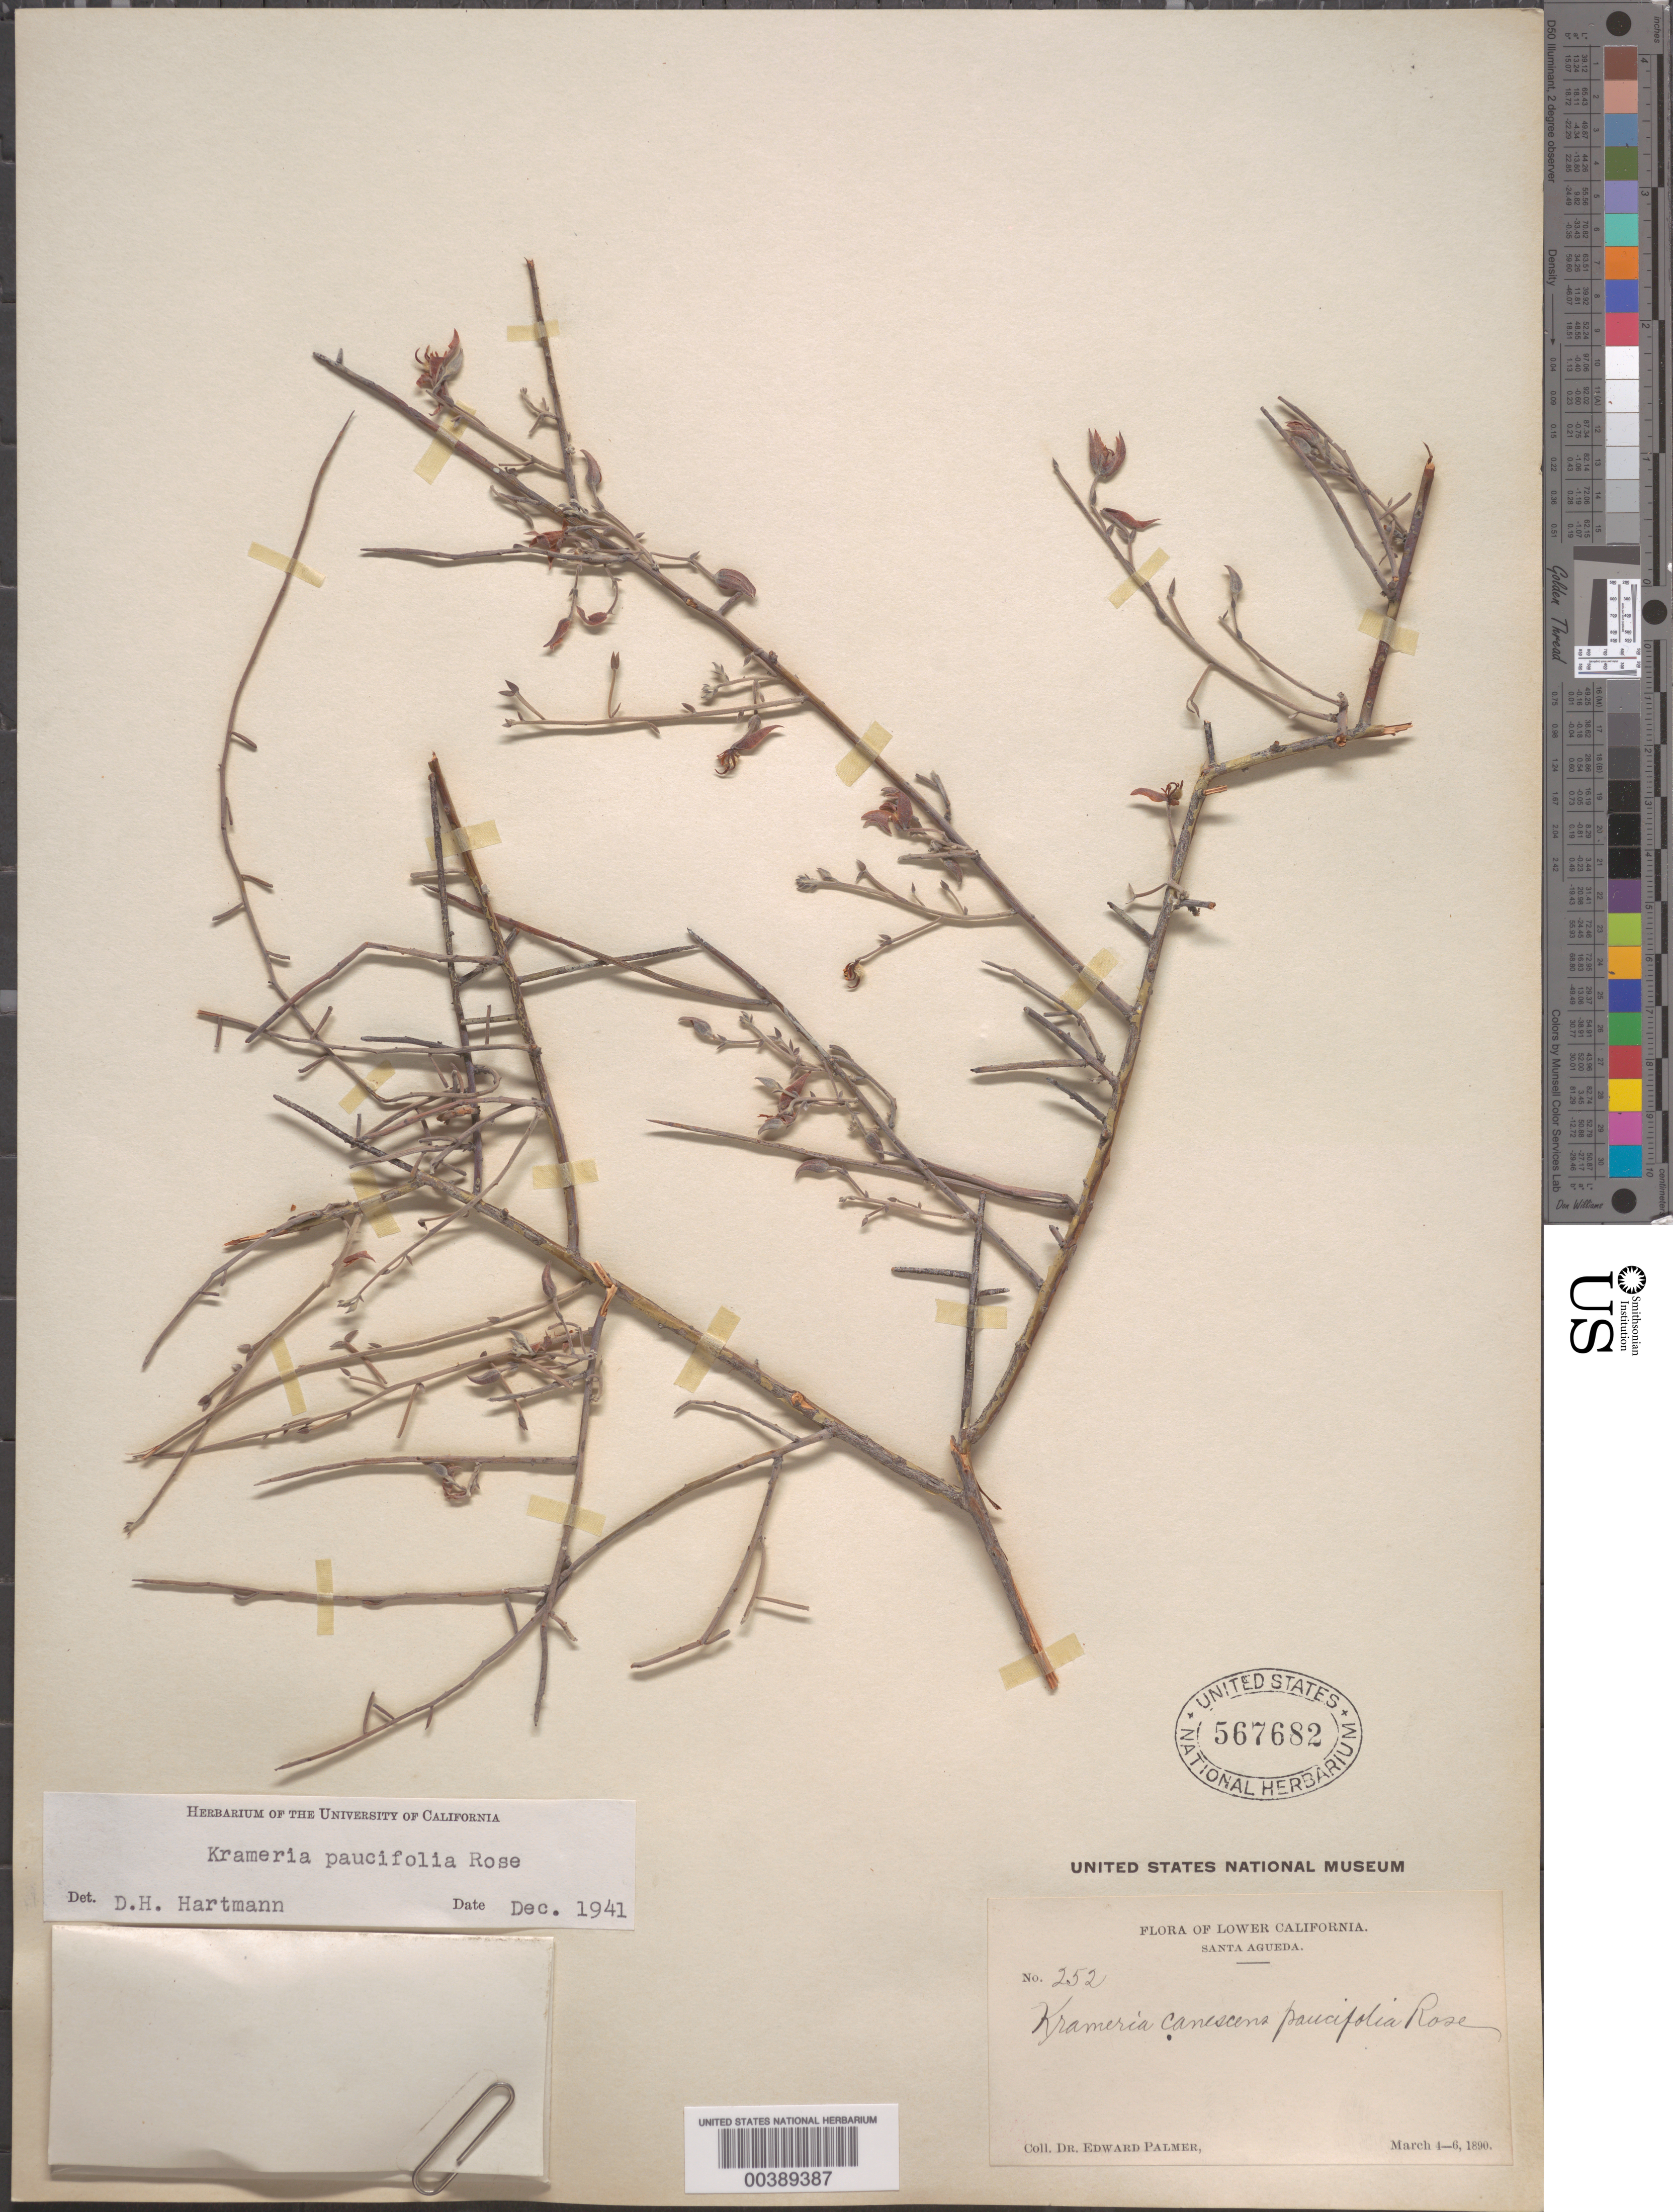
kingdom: Plantae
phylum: Tracheophyta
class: Magnoliopsida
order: Zygophyllales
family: Krameriaceae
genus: Krameria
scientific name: Krameria grayi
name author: Rose & J.H. Painter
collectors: E. Palmer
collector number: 252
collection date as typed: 04 Mar 1890 to 06 Mar 1890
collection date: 1890-03-04/1890-03-06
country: Mexico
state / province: Baja California Sur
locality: Santa Agueda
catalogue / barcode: US 567682